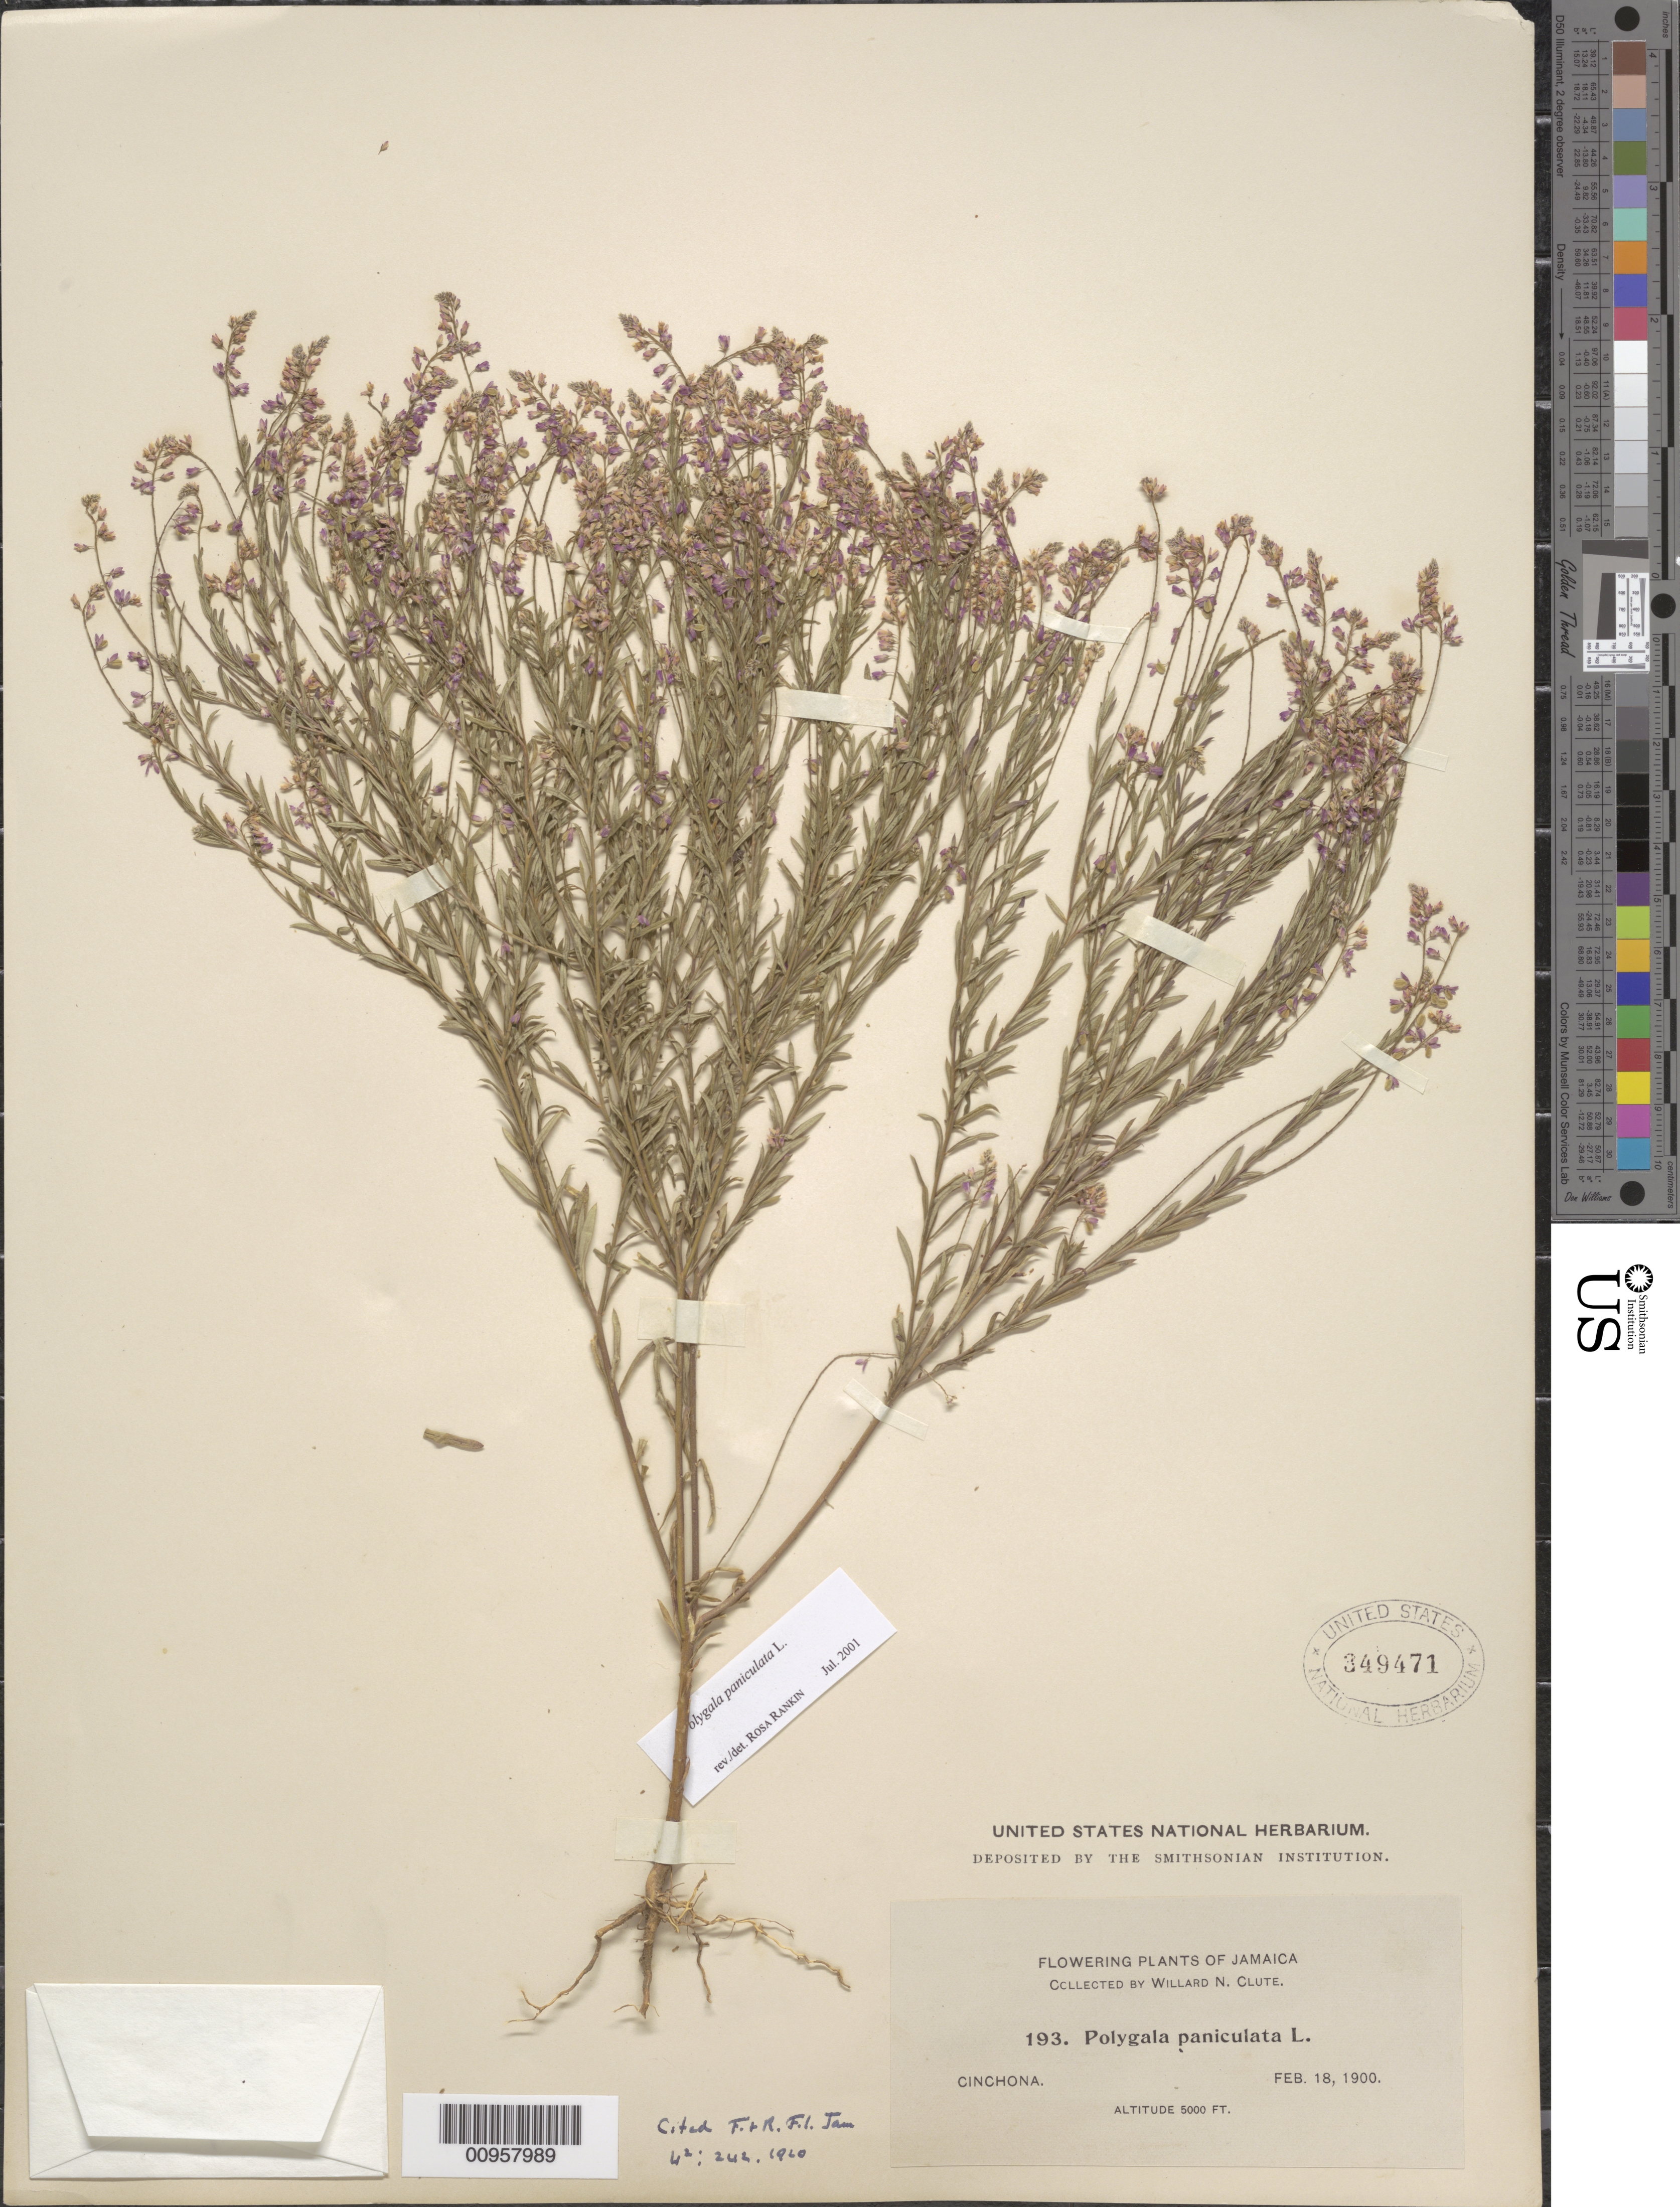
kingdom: Plantae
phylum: Tracheophyta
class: Magnoliopsida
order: Fabales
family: Polygalaceae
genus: Polygala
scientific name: Polygala paniculata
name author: L.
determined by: Rankin Rodriguez, Rosa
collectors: W. N. Clute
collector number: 193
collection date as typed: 18 Feb 1900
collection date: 1900-02-18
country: Jamaica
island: Jamaica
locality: Cinchona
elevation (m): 1524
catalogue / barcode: US 349471